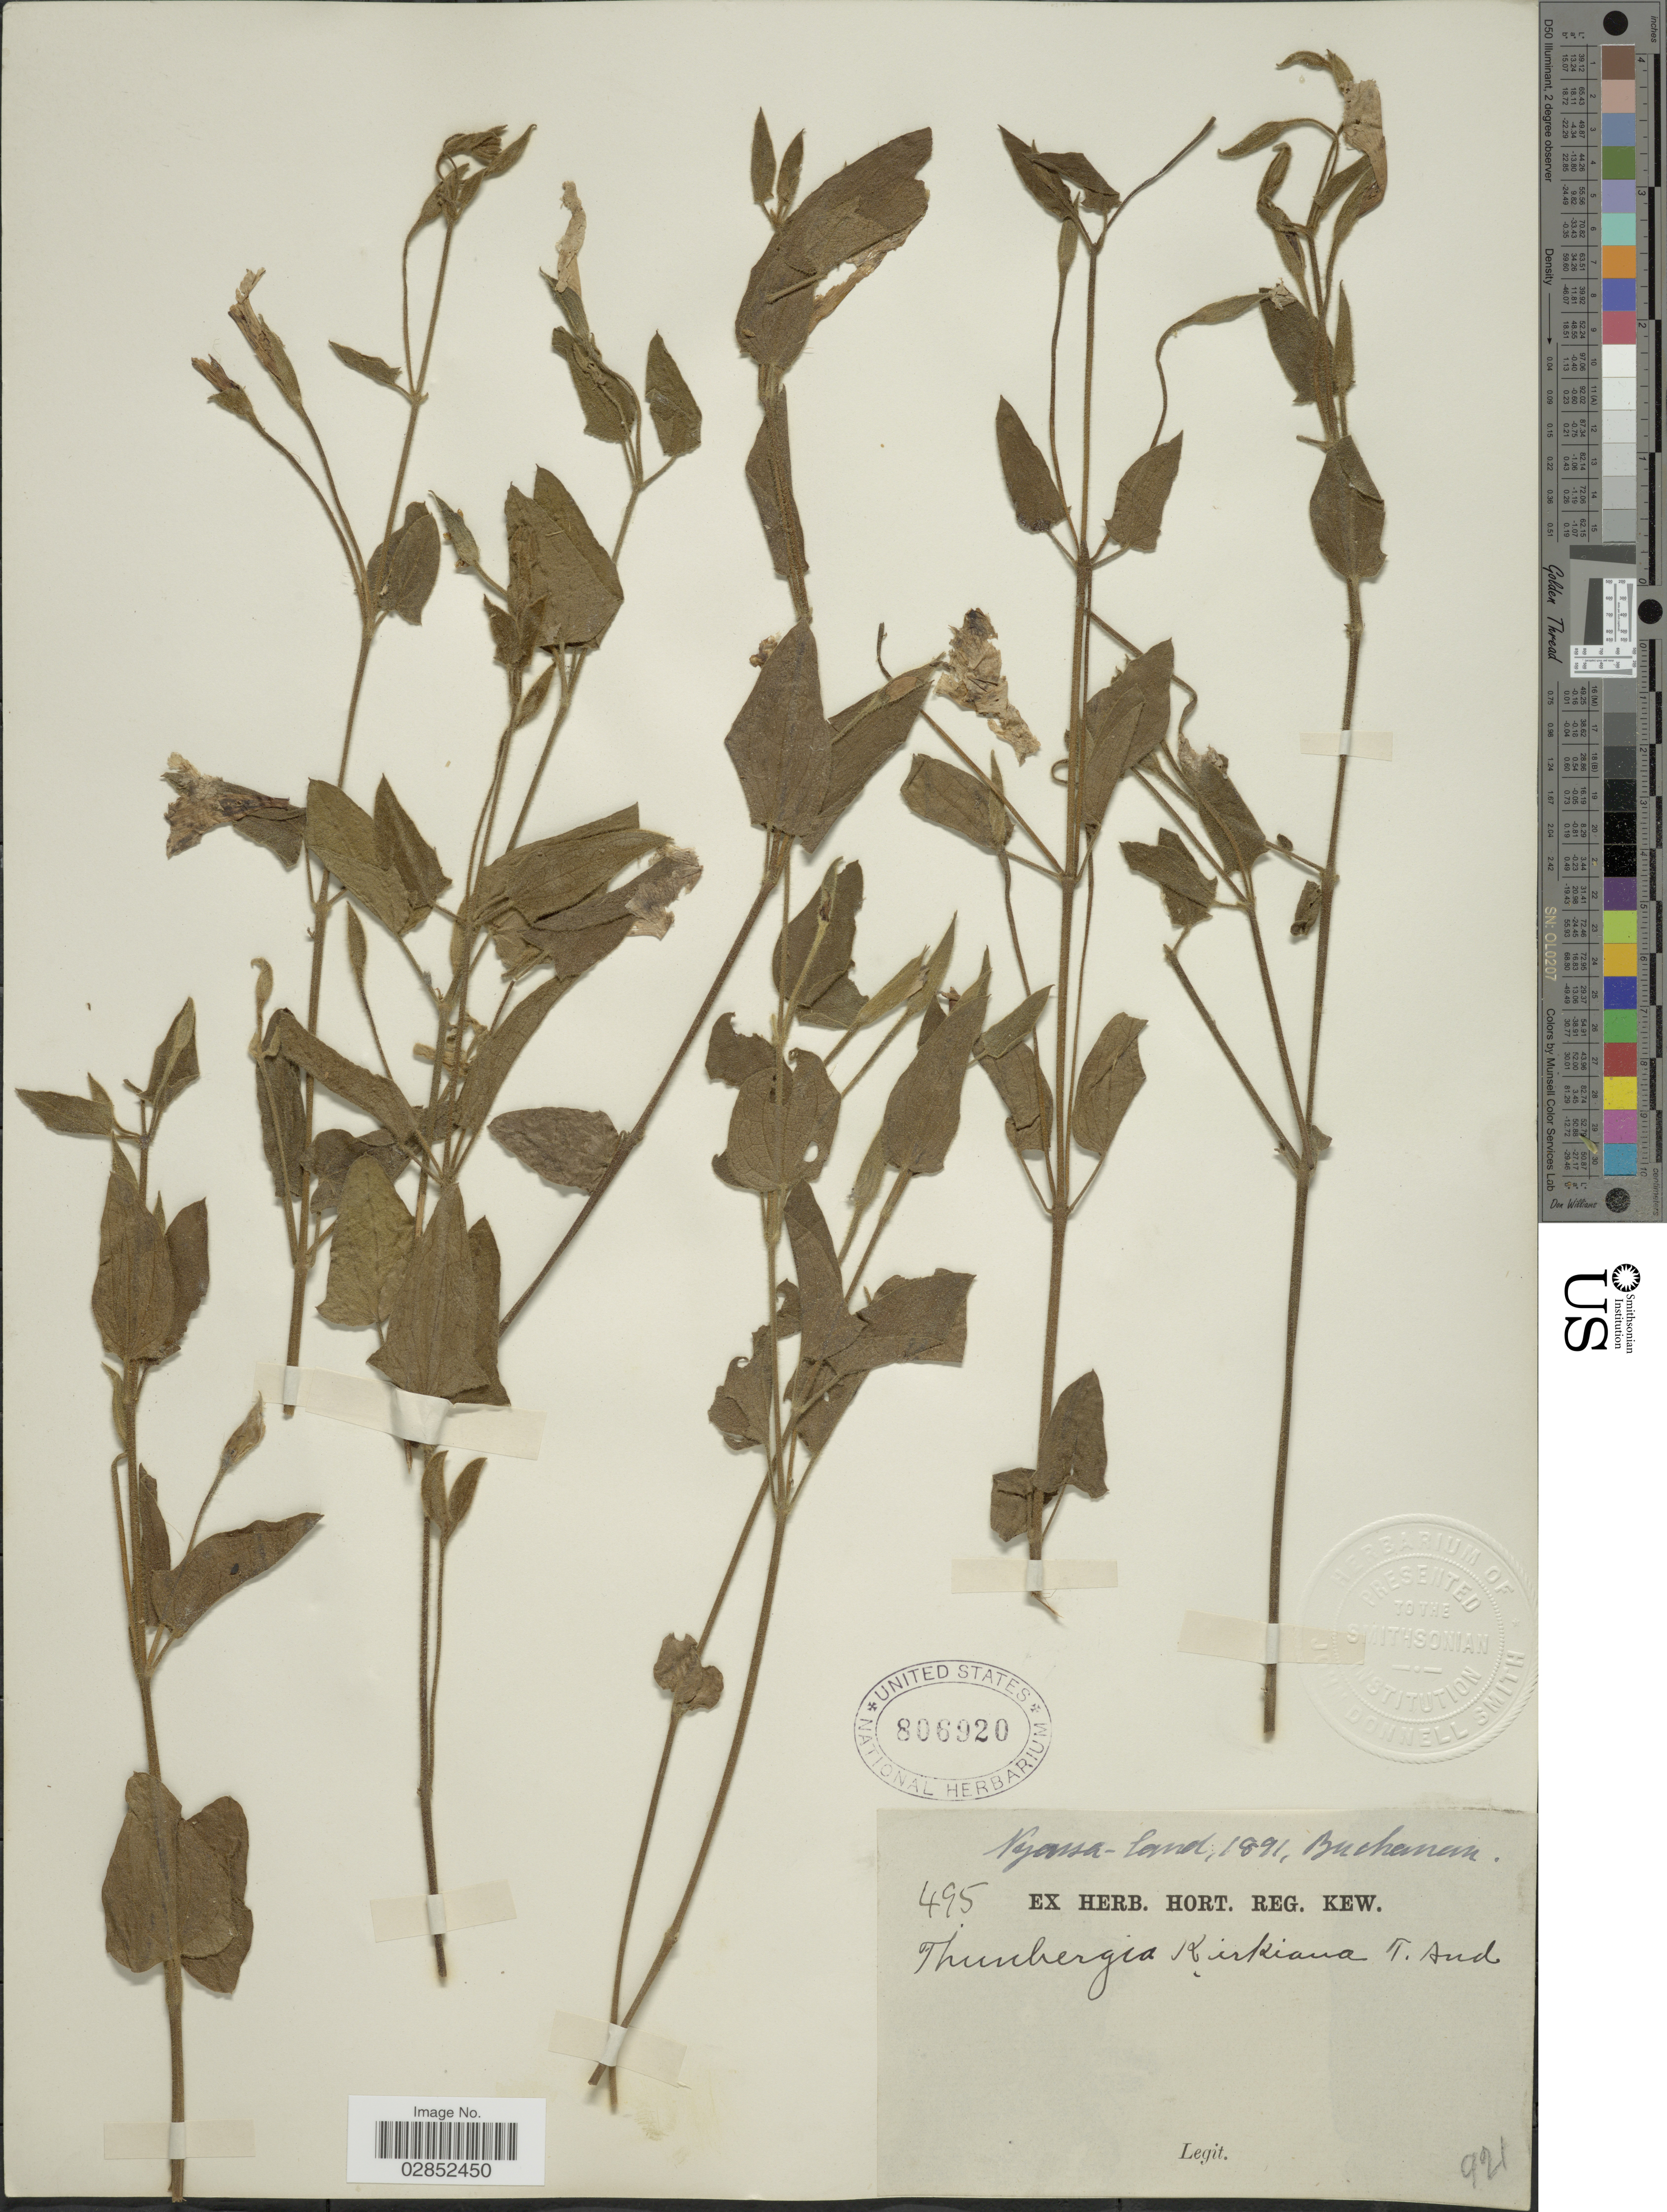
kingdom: Plantae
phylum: Tracheophyta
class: Magnoliopsida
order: Lamiales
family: Acanthaceae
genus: Thunbergia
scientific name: Thunbergia kirkiana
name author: T. Anderson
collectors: -. Buchanan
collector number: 495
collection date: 1891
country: Malawi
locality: Nyassa-land.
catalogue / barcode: US 806920